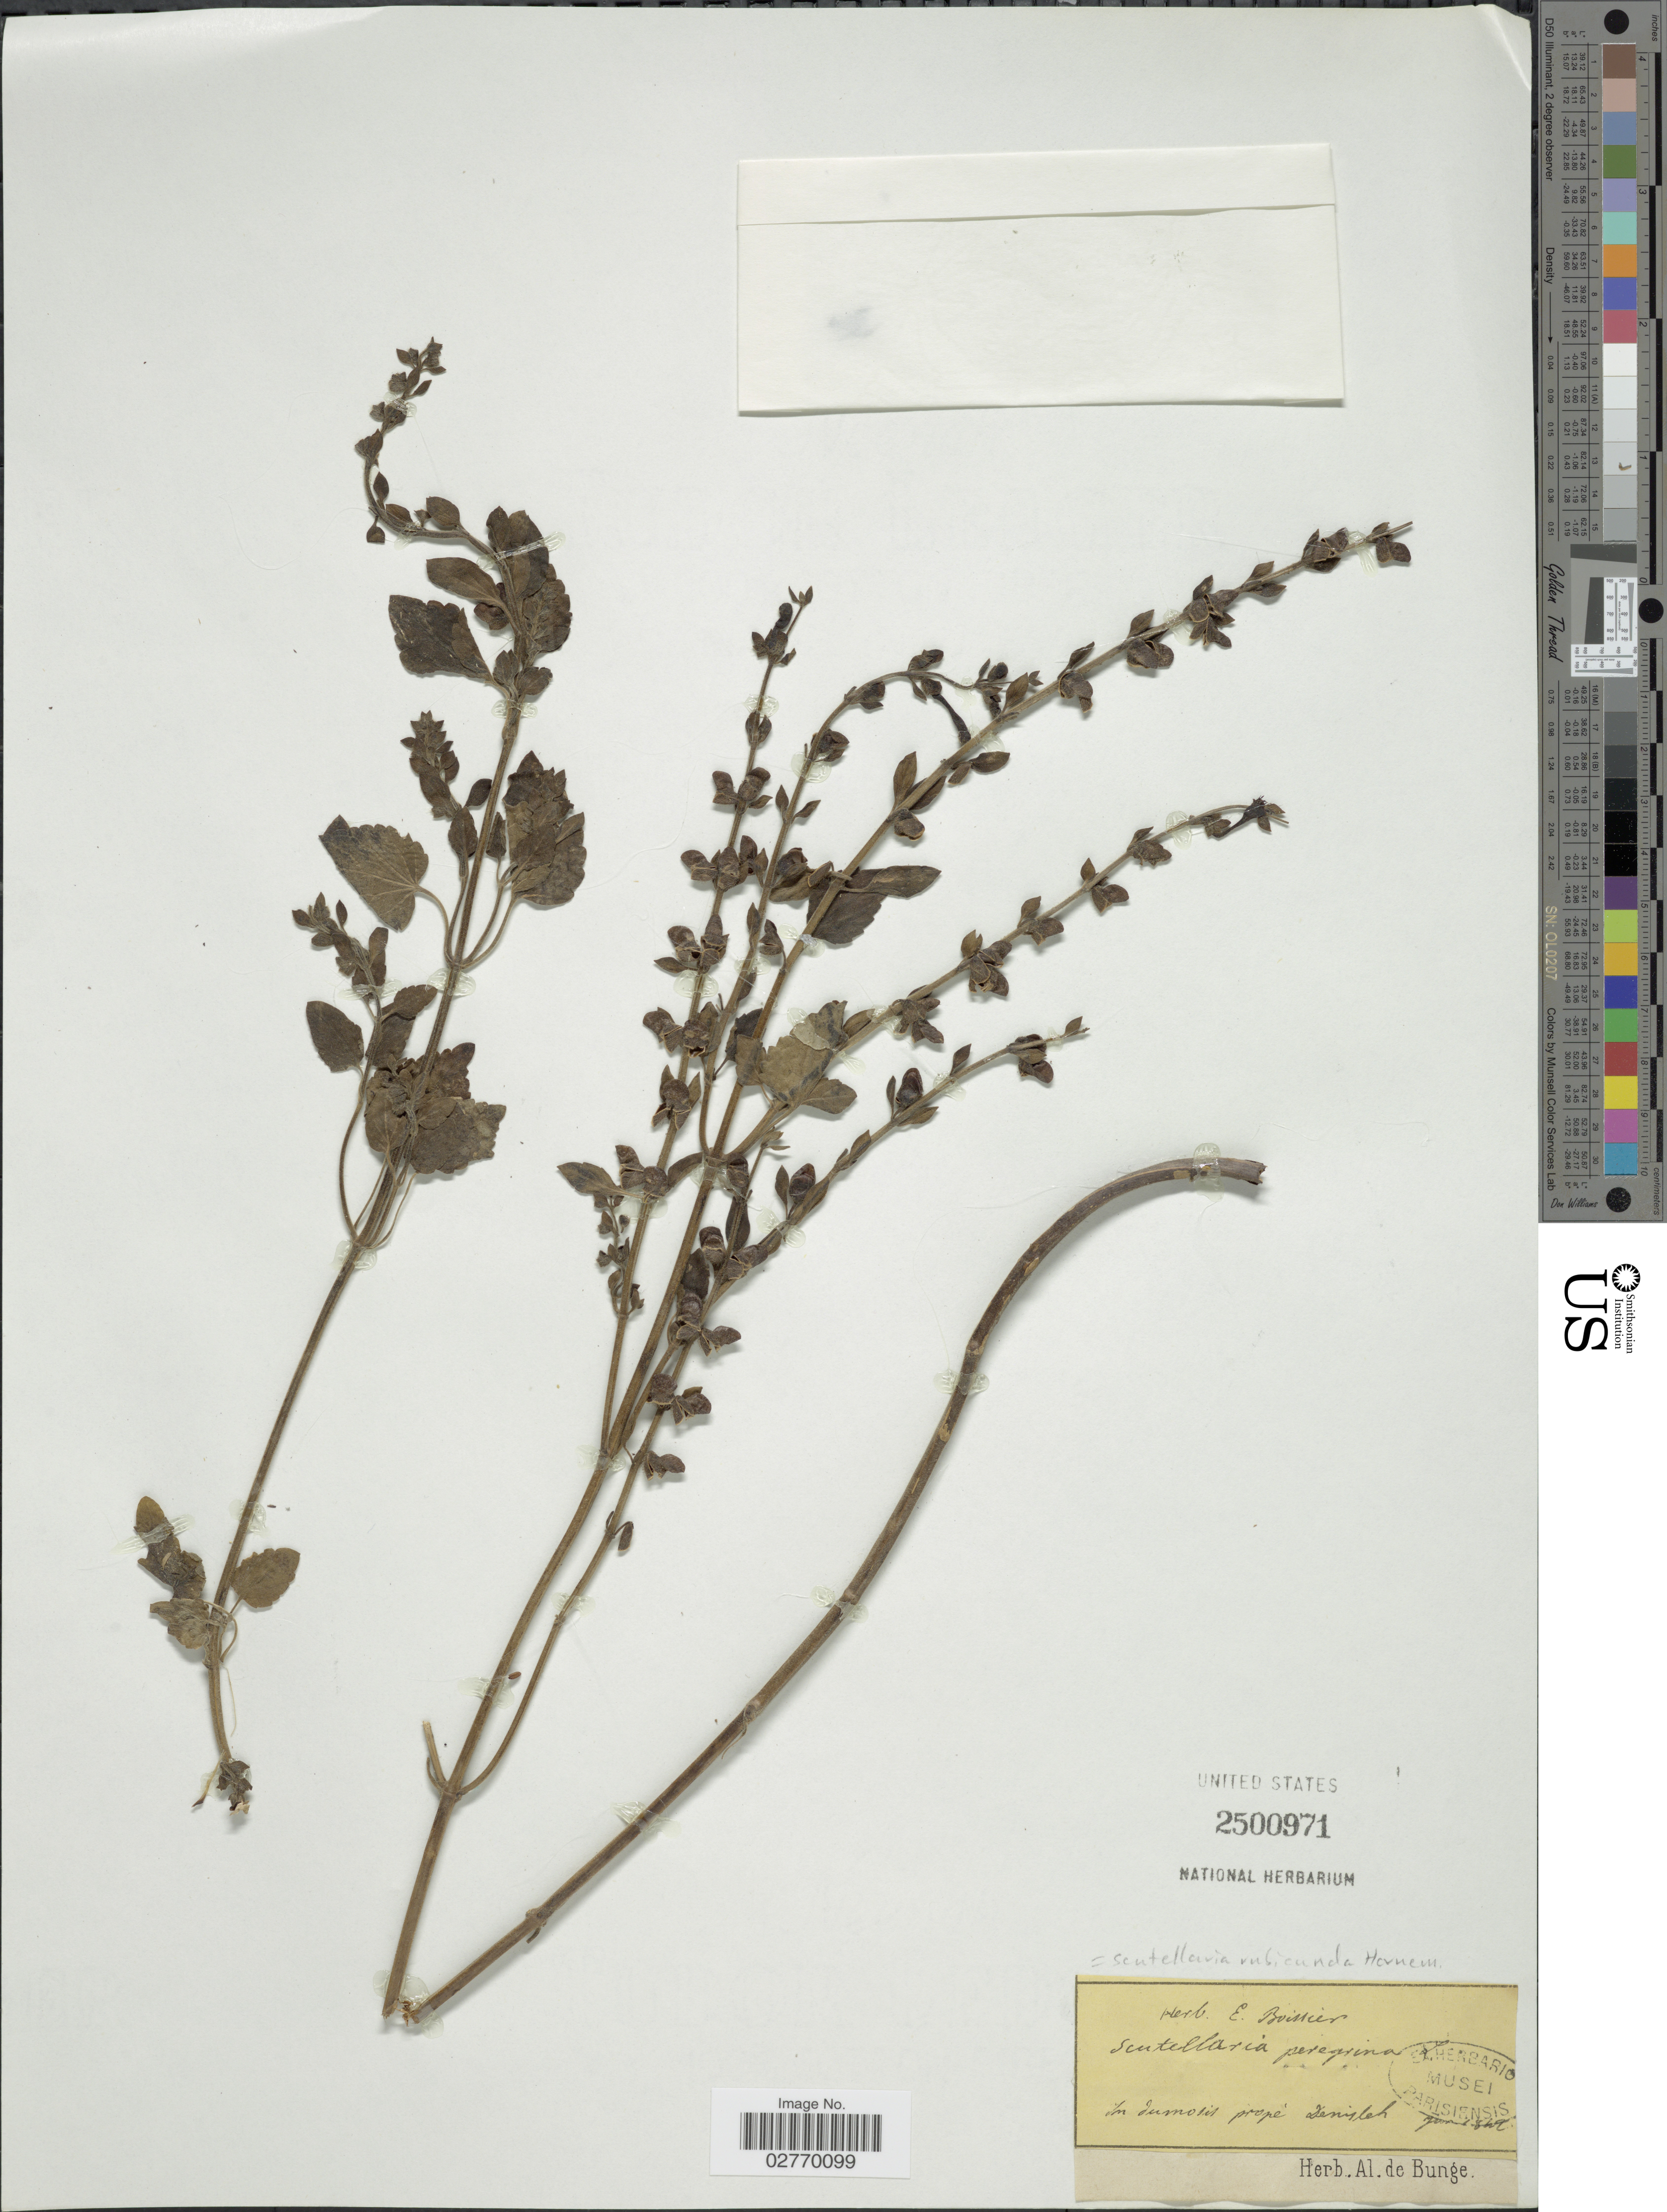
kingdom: Plantae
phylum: Tracheophyta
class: Magnoliopsida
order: Lamiales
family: Lamiaceae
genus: Scutellaria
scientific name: Scutellaria rubicunda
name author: Hornem.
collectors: ex herb. E. Boissier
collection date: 1849-06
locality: In dumosis prope Denisleh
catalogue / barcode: US 2500971